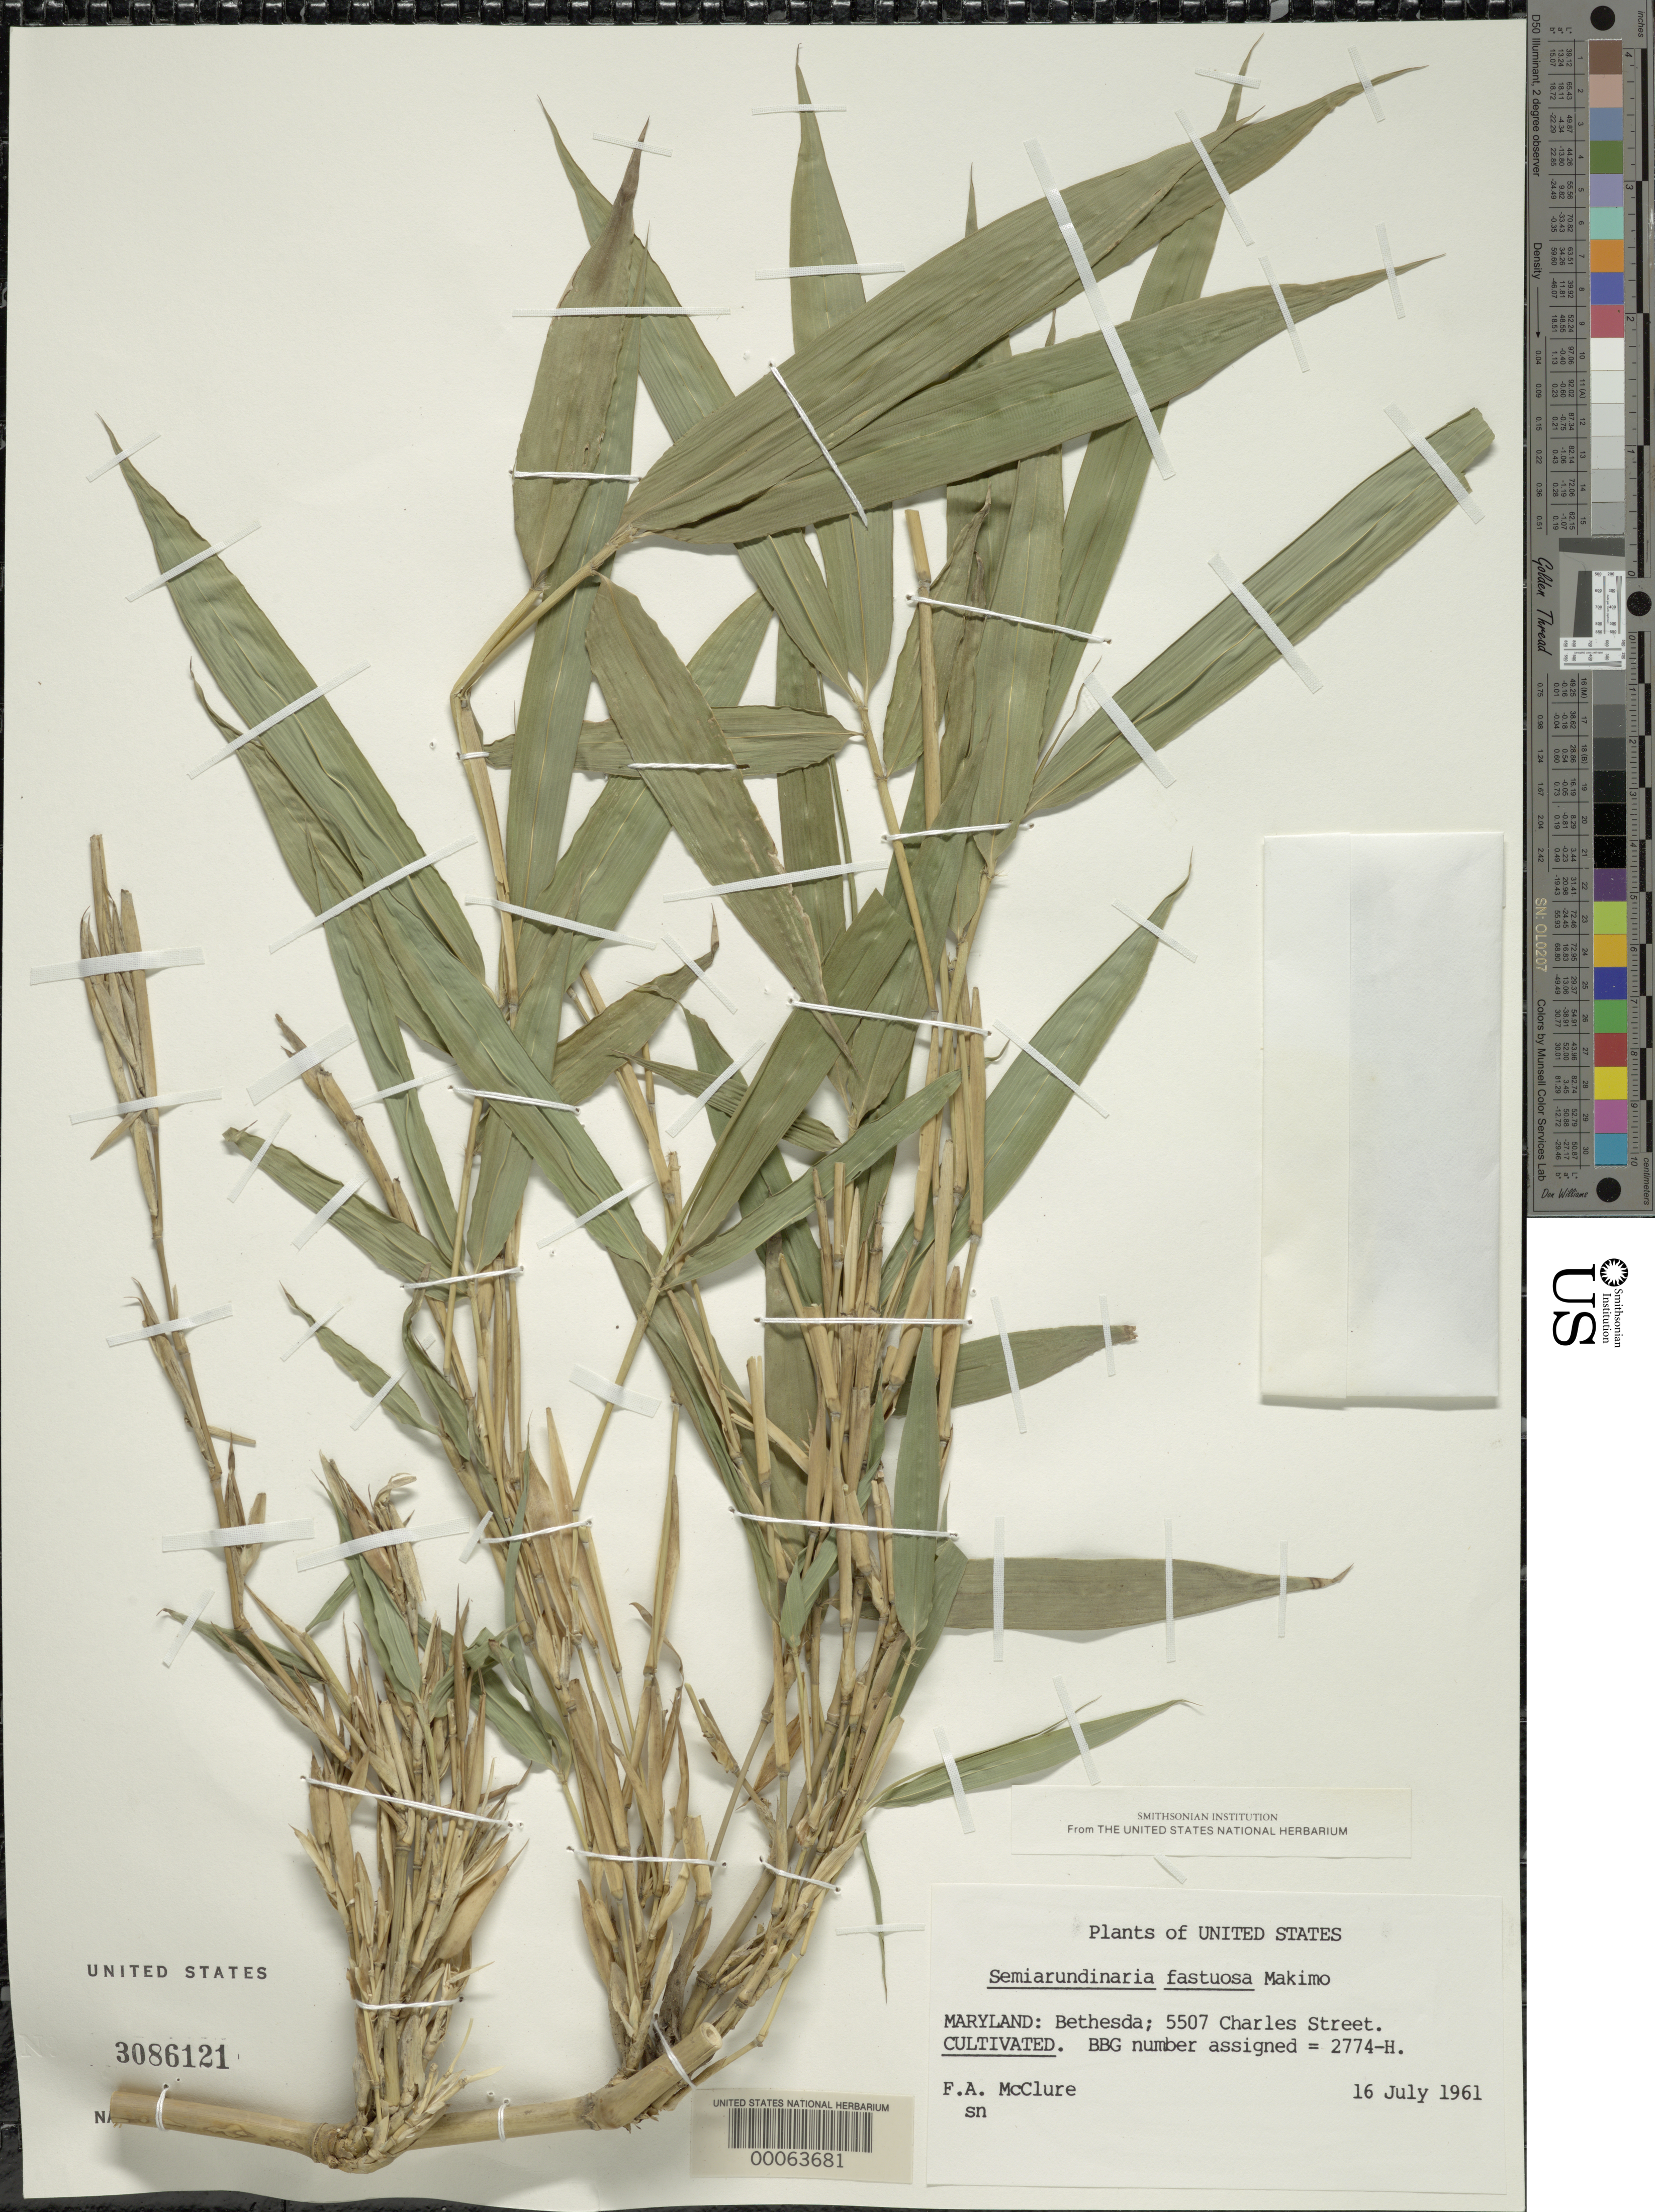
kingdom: Plantae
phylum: Tracheophyta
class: Liliopsida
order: Poales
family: Poaceae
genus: Semiarundinaria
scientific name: Semiarundinaria fastuosa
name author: Makino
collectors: F. A. McClure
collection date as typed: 16 Jul 1961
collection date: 1961-07-16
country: United States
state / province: Maryland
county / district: Montgomery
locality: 5507 Charles Street, Bethesda (McClure's garden)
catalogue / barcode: US 3086121